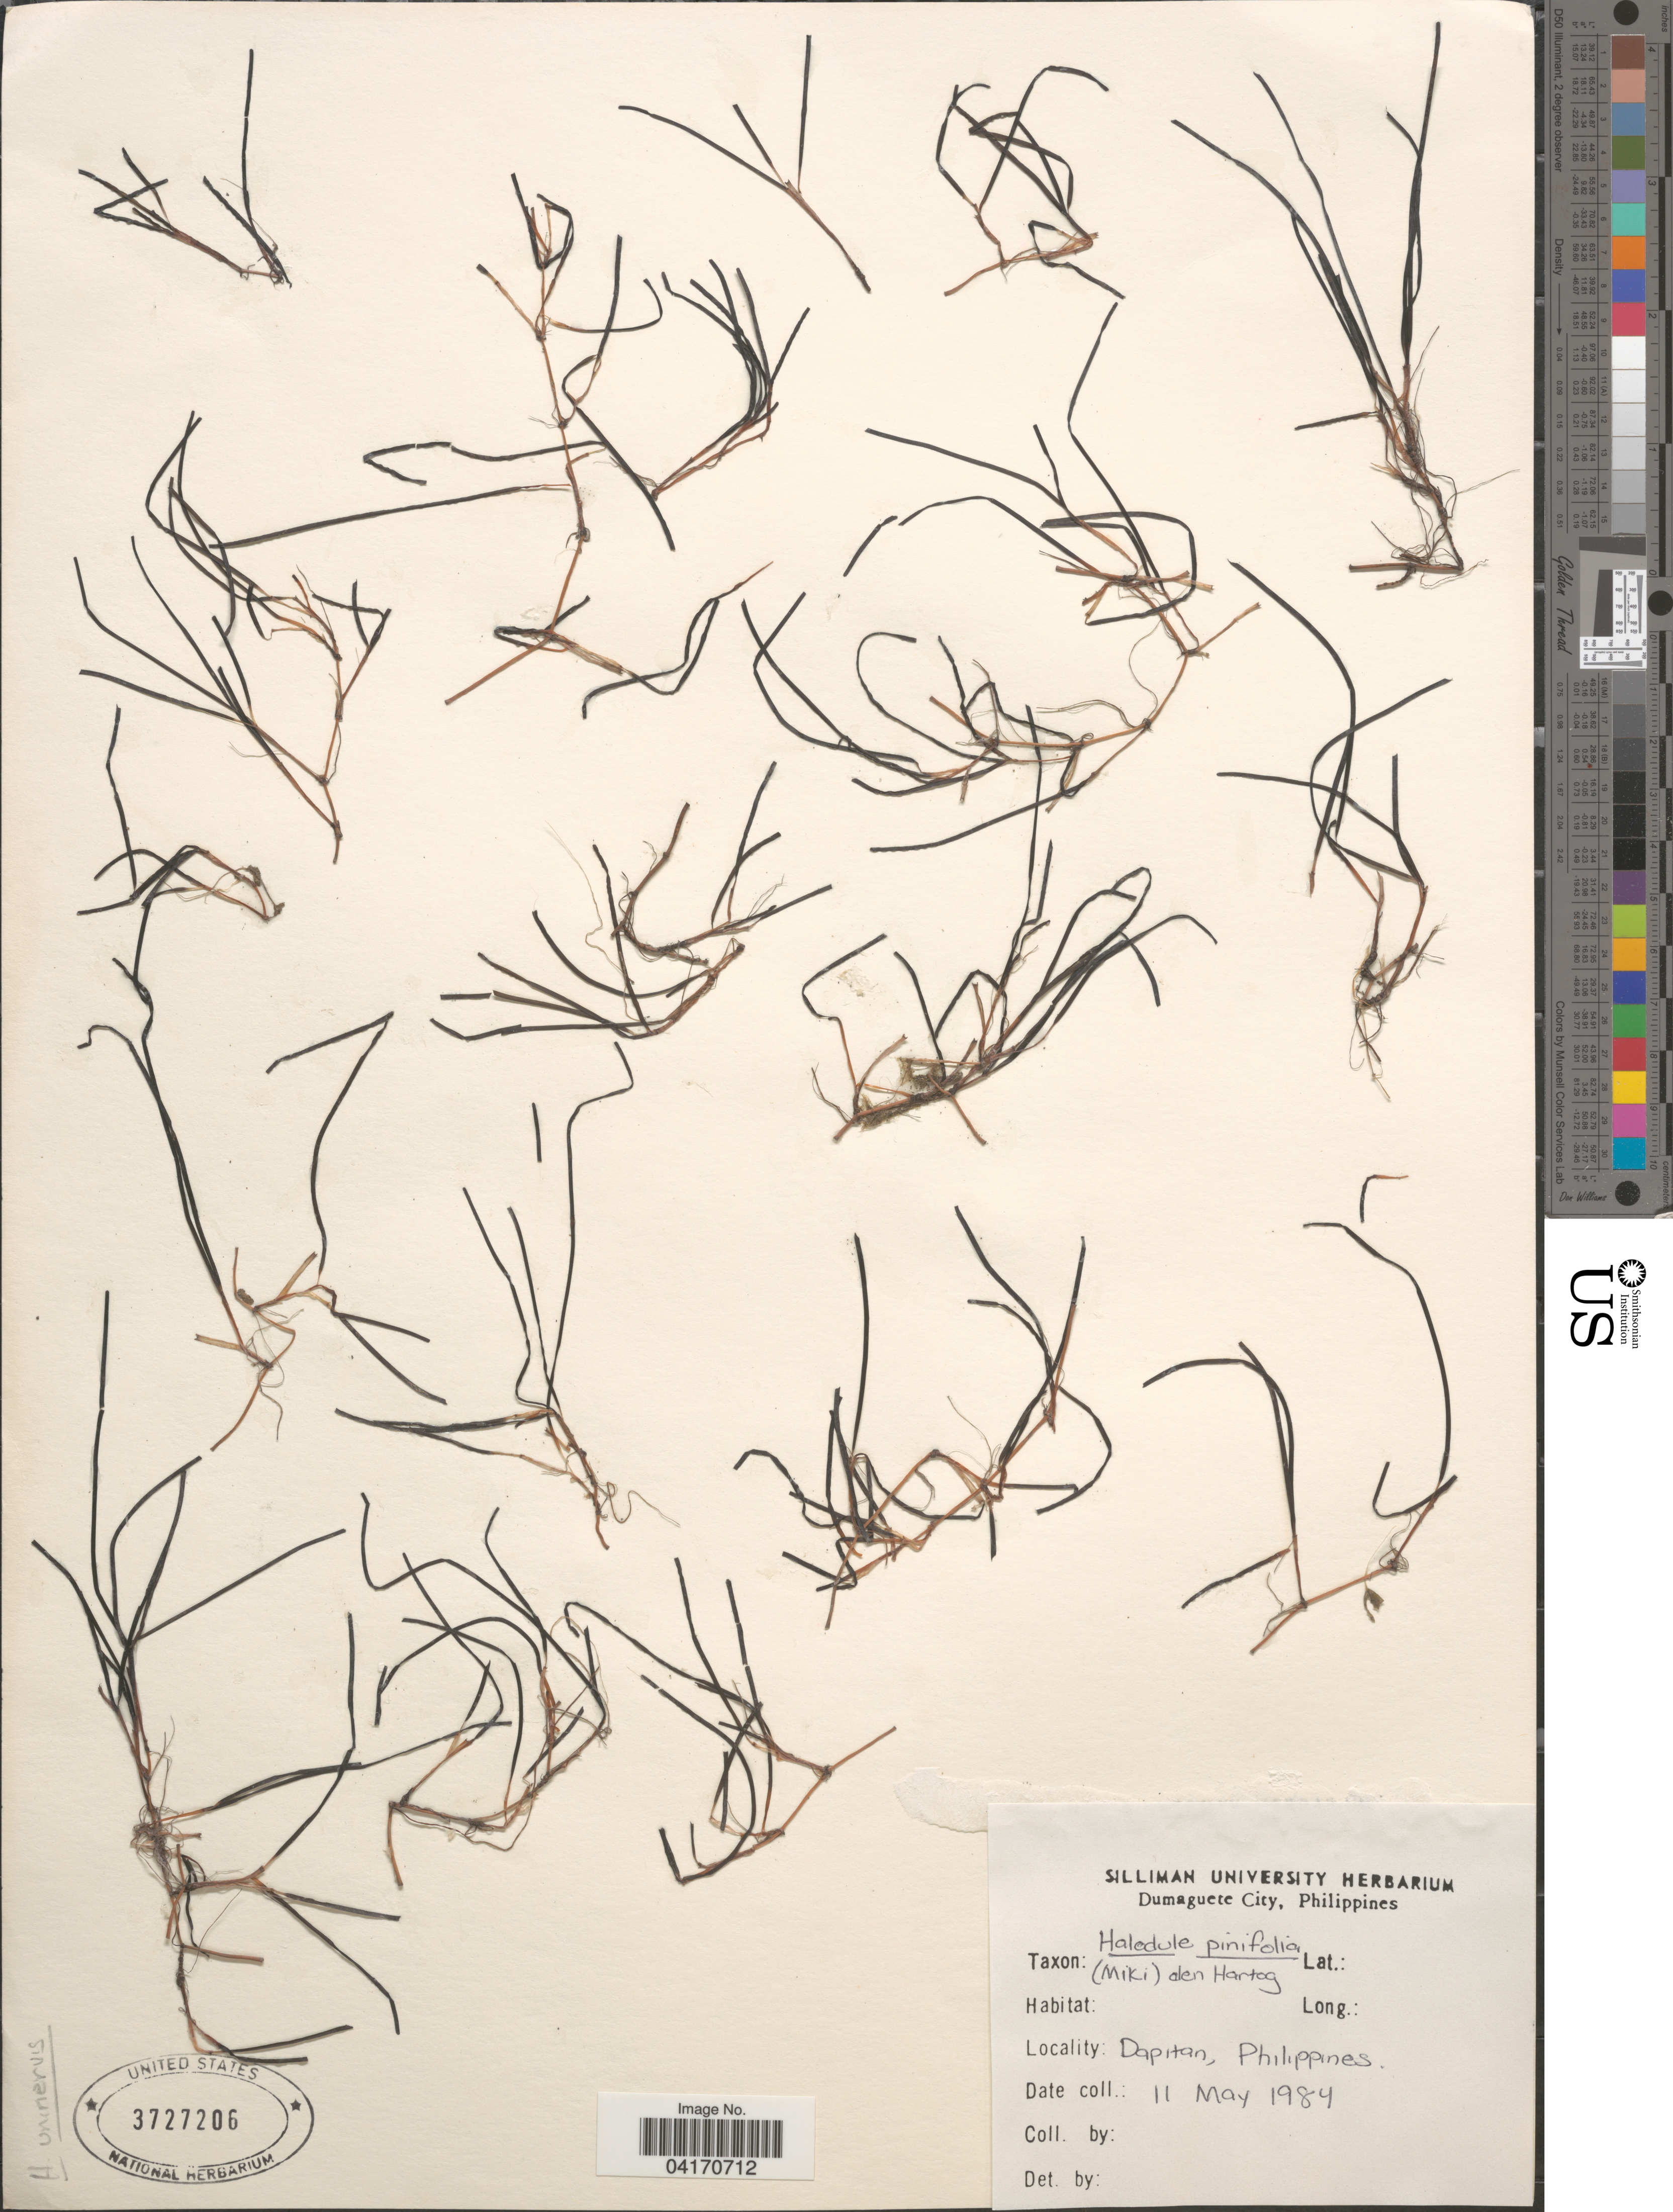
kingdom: Plantae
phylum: Tracheophyta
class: Liliopsida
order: Alismatales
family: Cymodoceaceae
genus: Halodule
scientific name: Halodule pinifolia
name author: (Miki) Hartog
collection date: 1984-05-11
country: Philippines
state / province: Zamboanga Peninsula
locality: Dapitan.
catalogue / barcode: US 3727206